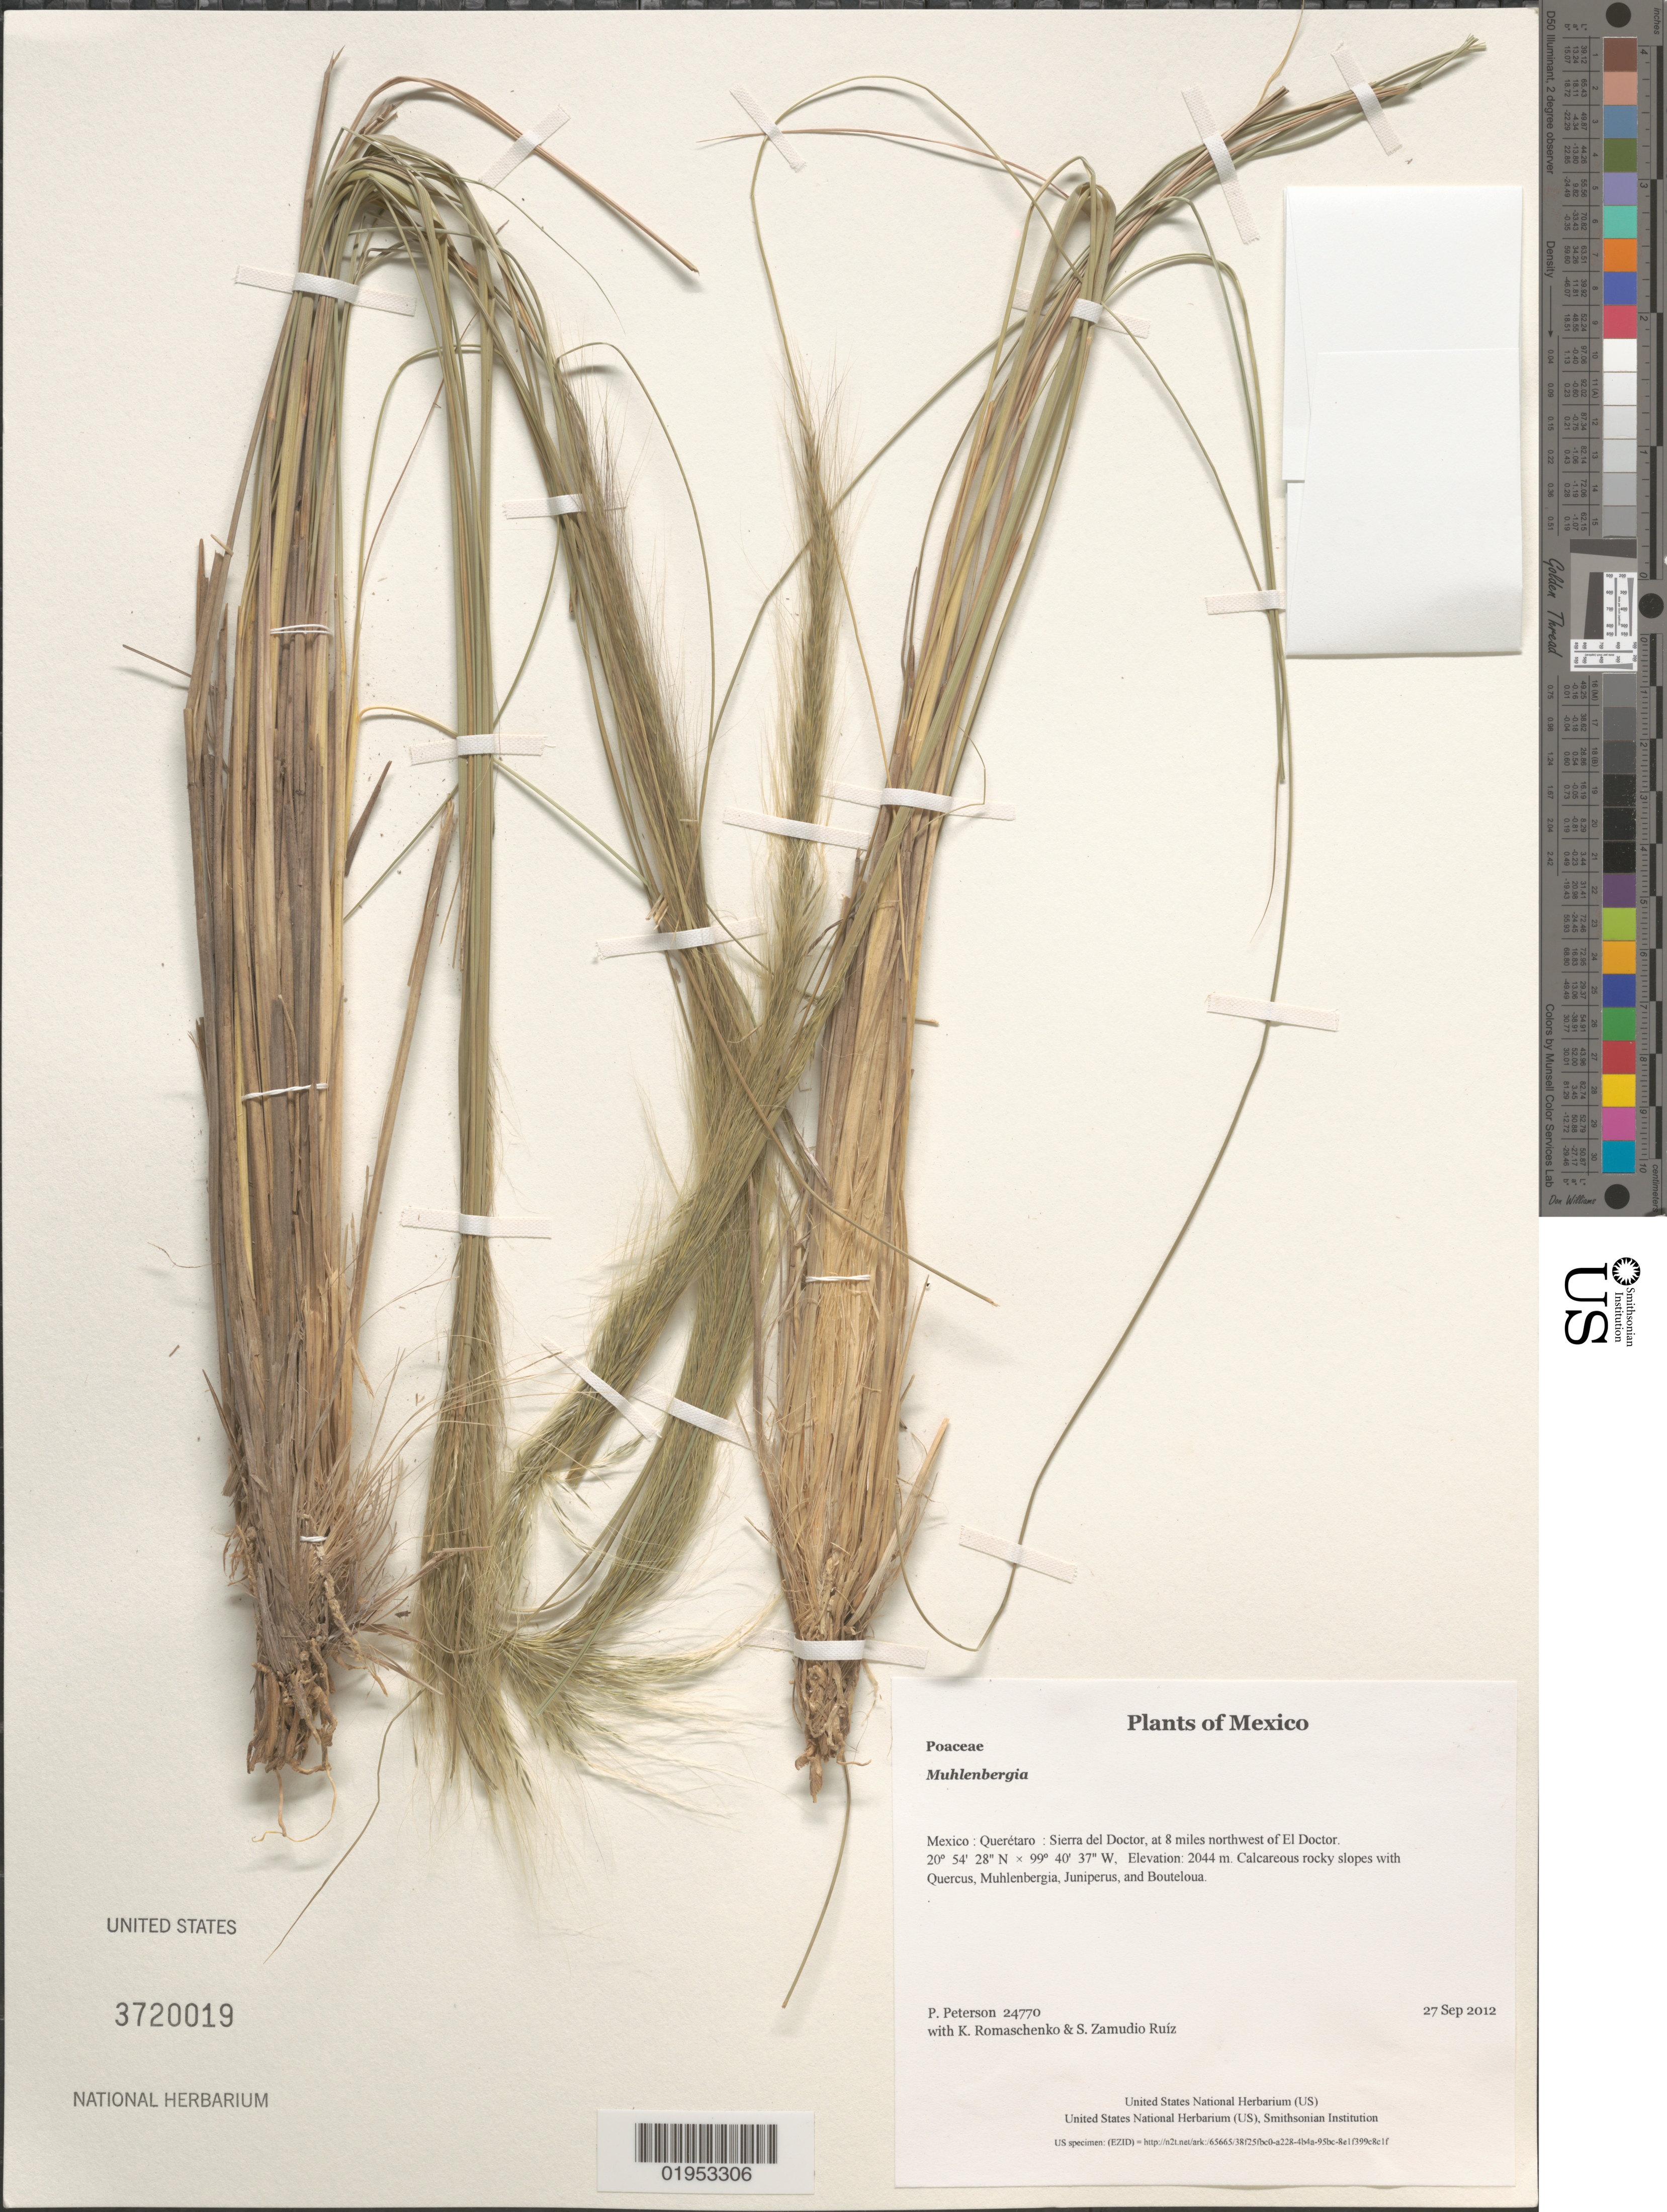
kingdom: Plantae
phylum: Tracheophyta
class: Liliopsida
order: Poales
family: Poaceae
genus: Muhlenbergia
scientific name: Muhlenbergia sp.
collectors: P. M. Peterson, K. Romaschenko & S. Zamudio Ruíz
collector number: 24770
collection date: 2012-09-27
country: Mexico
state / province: Querétaro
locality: Sierra del Doctor, at 8 miles northwest of El Doctor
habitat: Calcareous rocky slopes with Quercus, Muhlenbergia, Juniperus, and Bouteloua.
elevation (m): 2044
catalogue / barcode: US 3720019